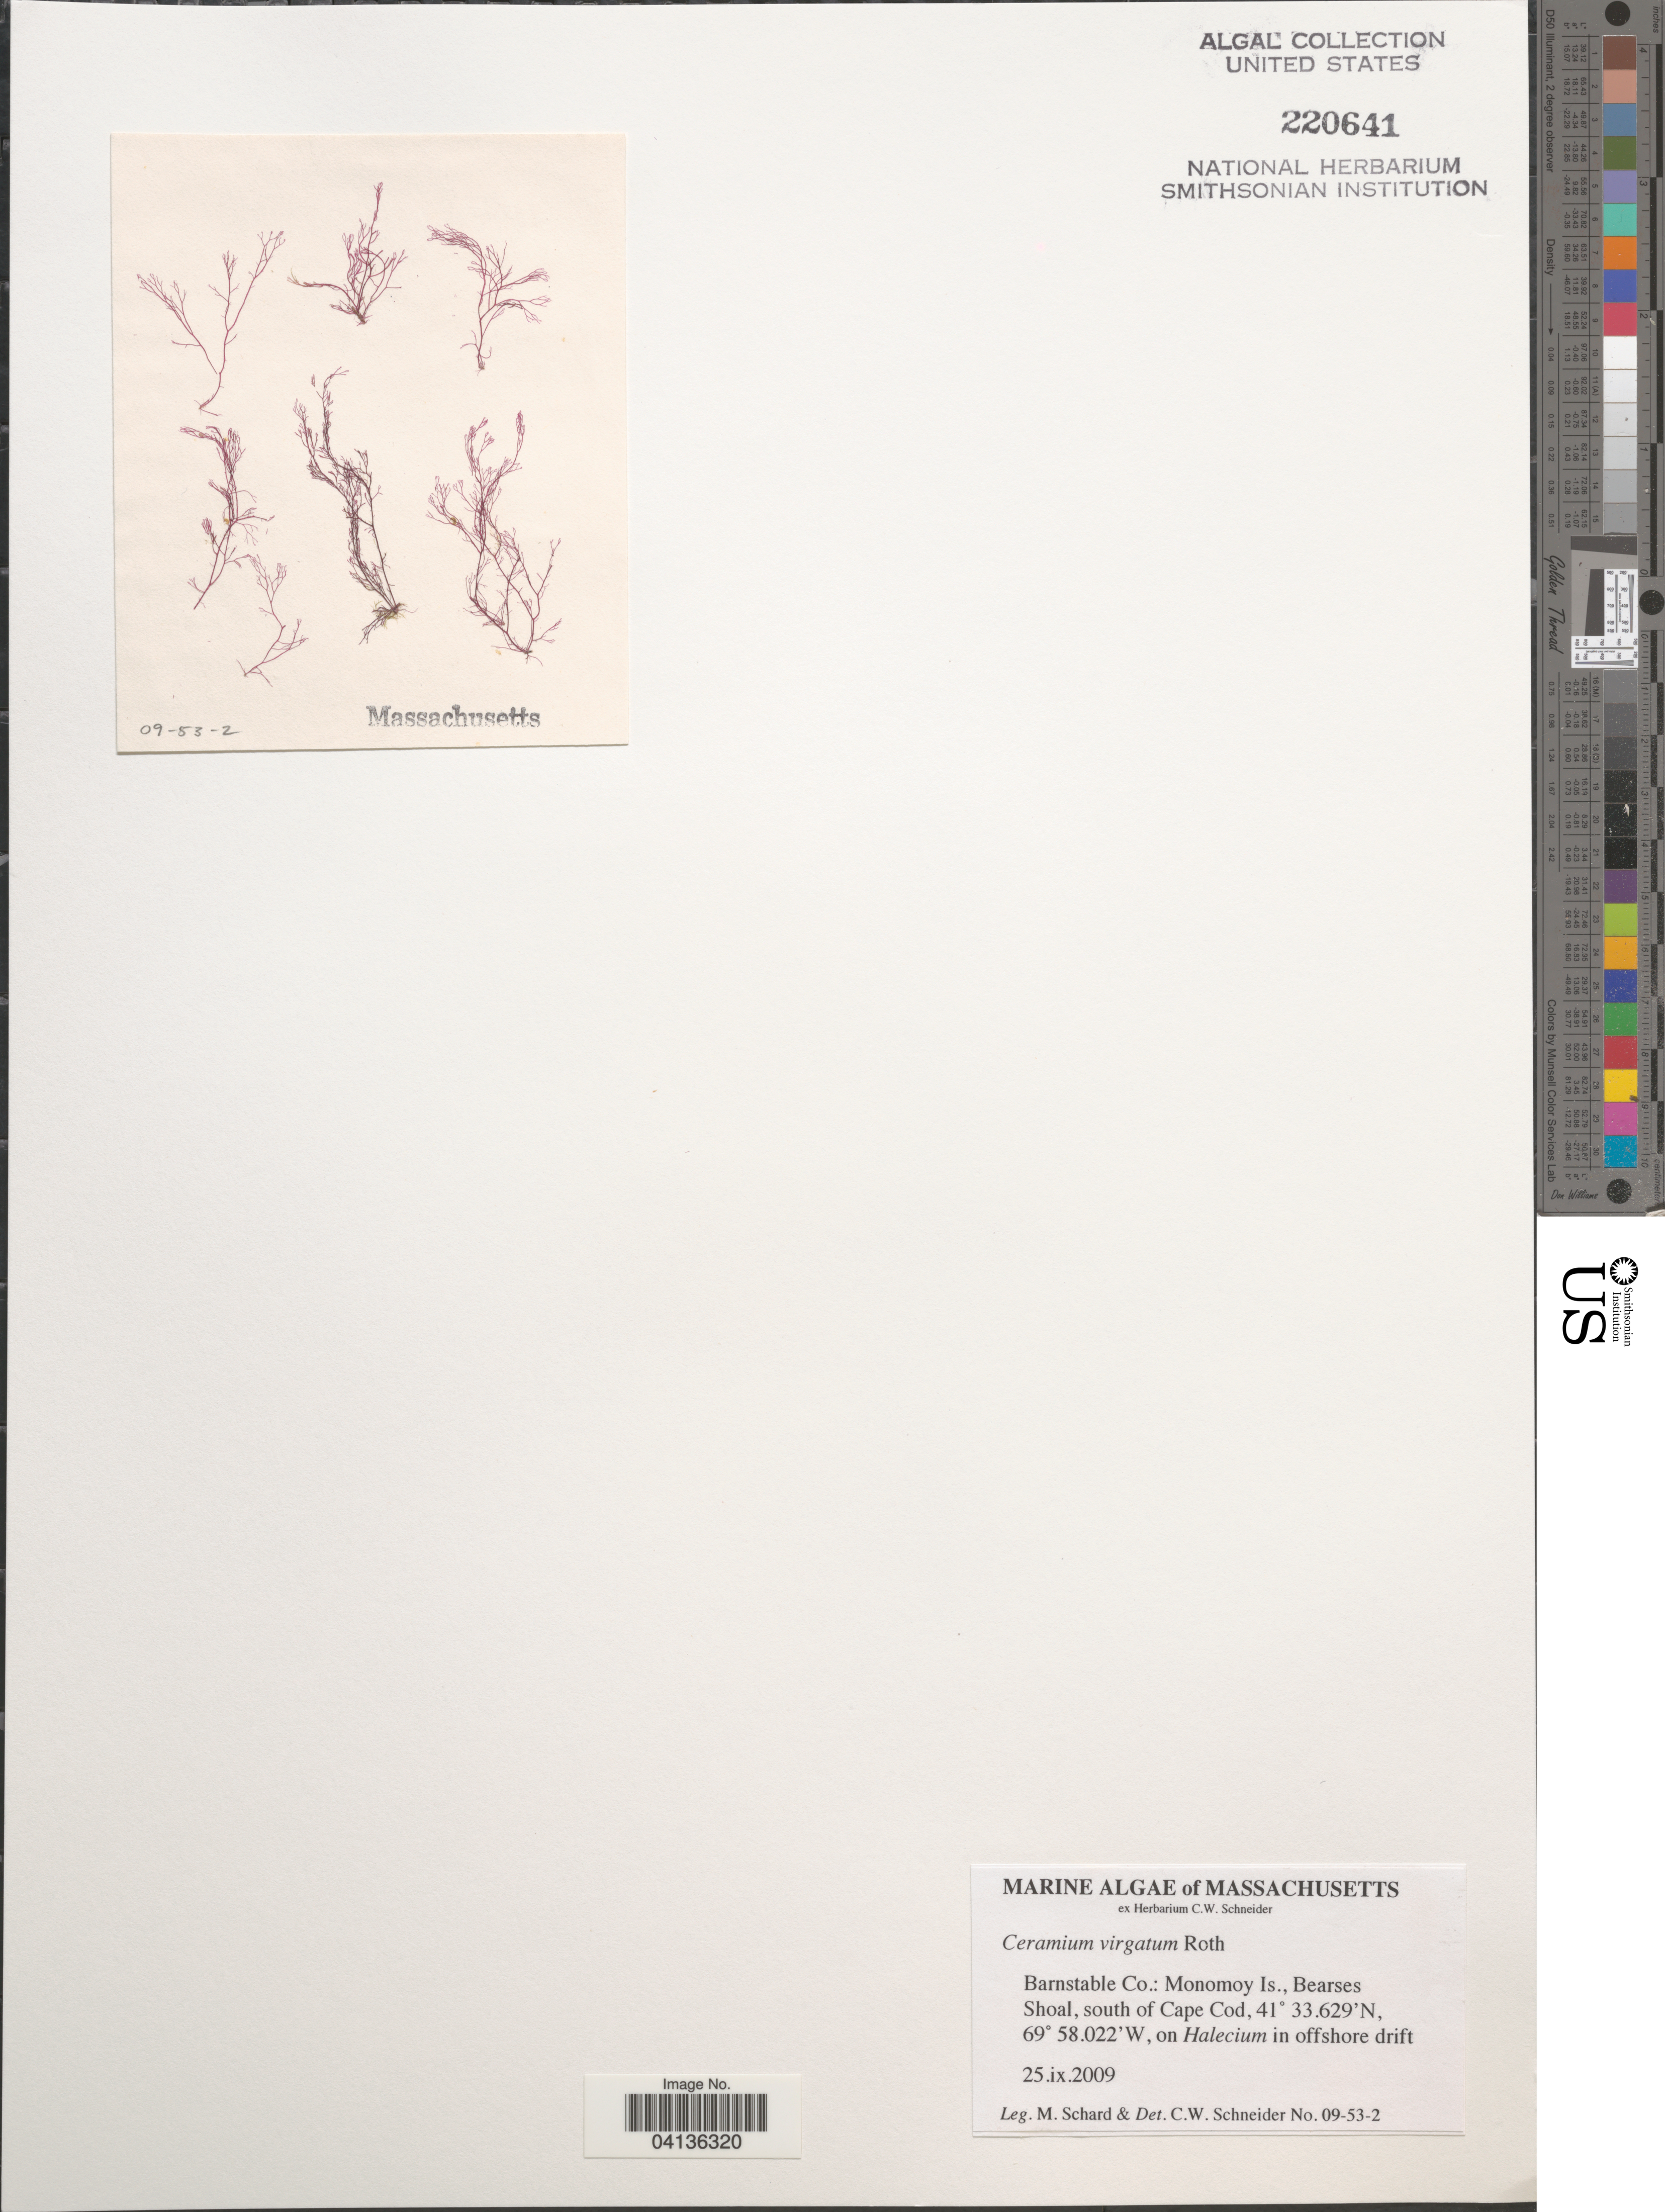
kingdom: Plantae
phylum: Rhodophyta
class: Florideophyceae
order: Ceramiales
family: Ceramiaceae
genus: Ceramium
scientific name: Ceramium virgatum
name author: Roth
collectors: C. W.Schneider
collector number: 09-53-2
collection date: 2009-09-25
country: United States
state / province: Massachusetts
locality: Barnstable Co.: Monomoy Is., Bearses Shoal, south of Cape Cod.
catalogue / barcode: US 220641